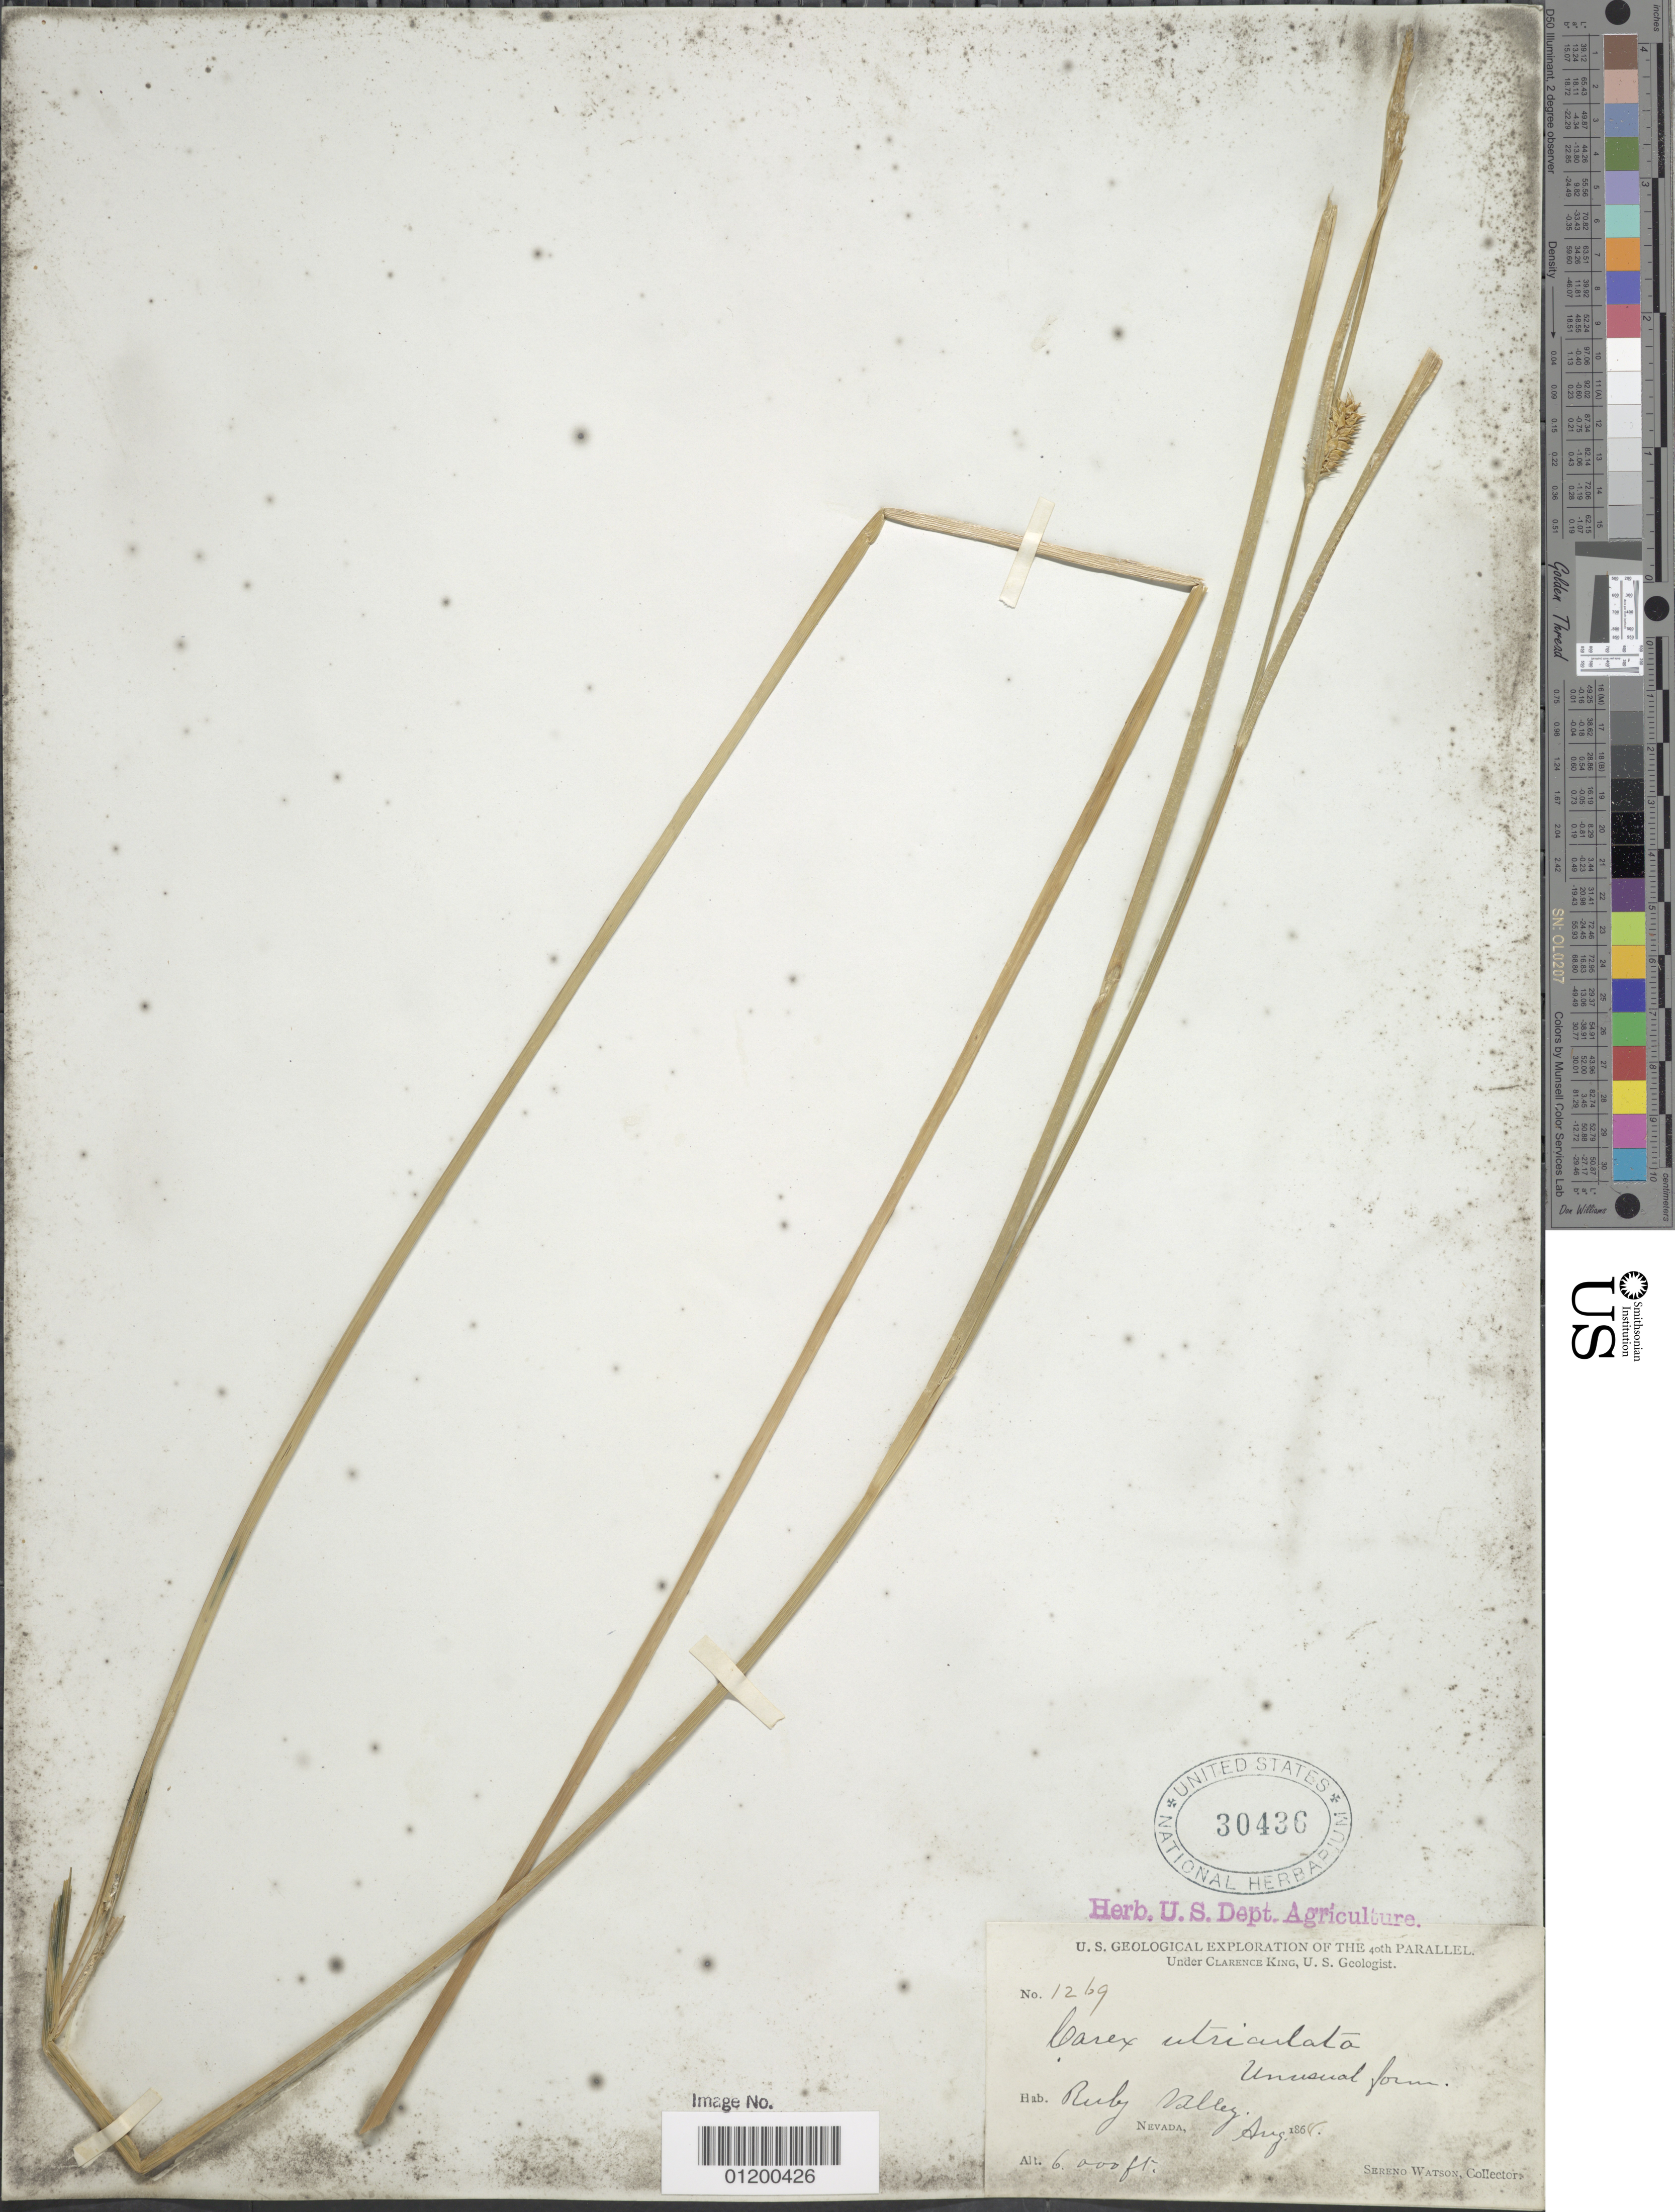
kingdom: Plantae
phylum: Tracheophyta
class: Liliopsida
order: Poales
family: Cyperaceae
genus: Carex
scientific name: Carex utriculata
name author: Boott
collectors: S. Watson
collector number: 1269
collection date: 1868-08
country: United States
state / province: Nevada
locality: Ruby Valley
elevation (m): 1829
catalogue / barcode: US 30436